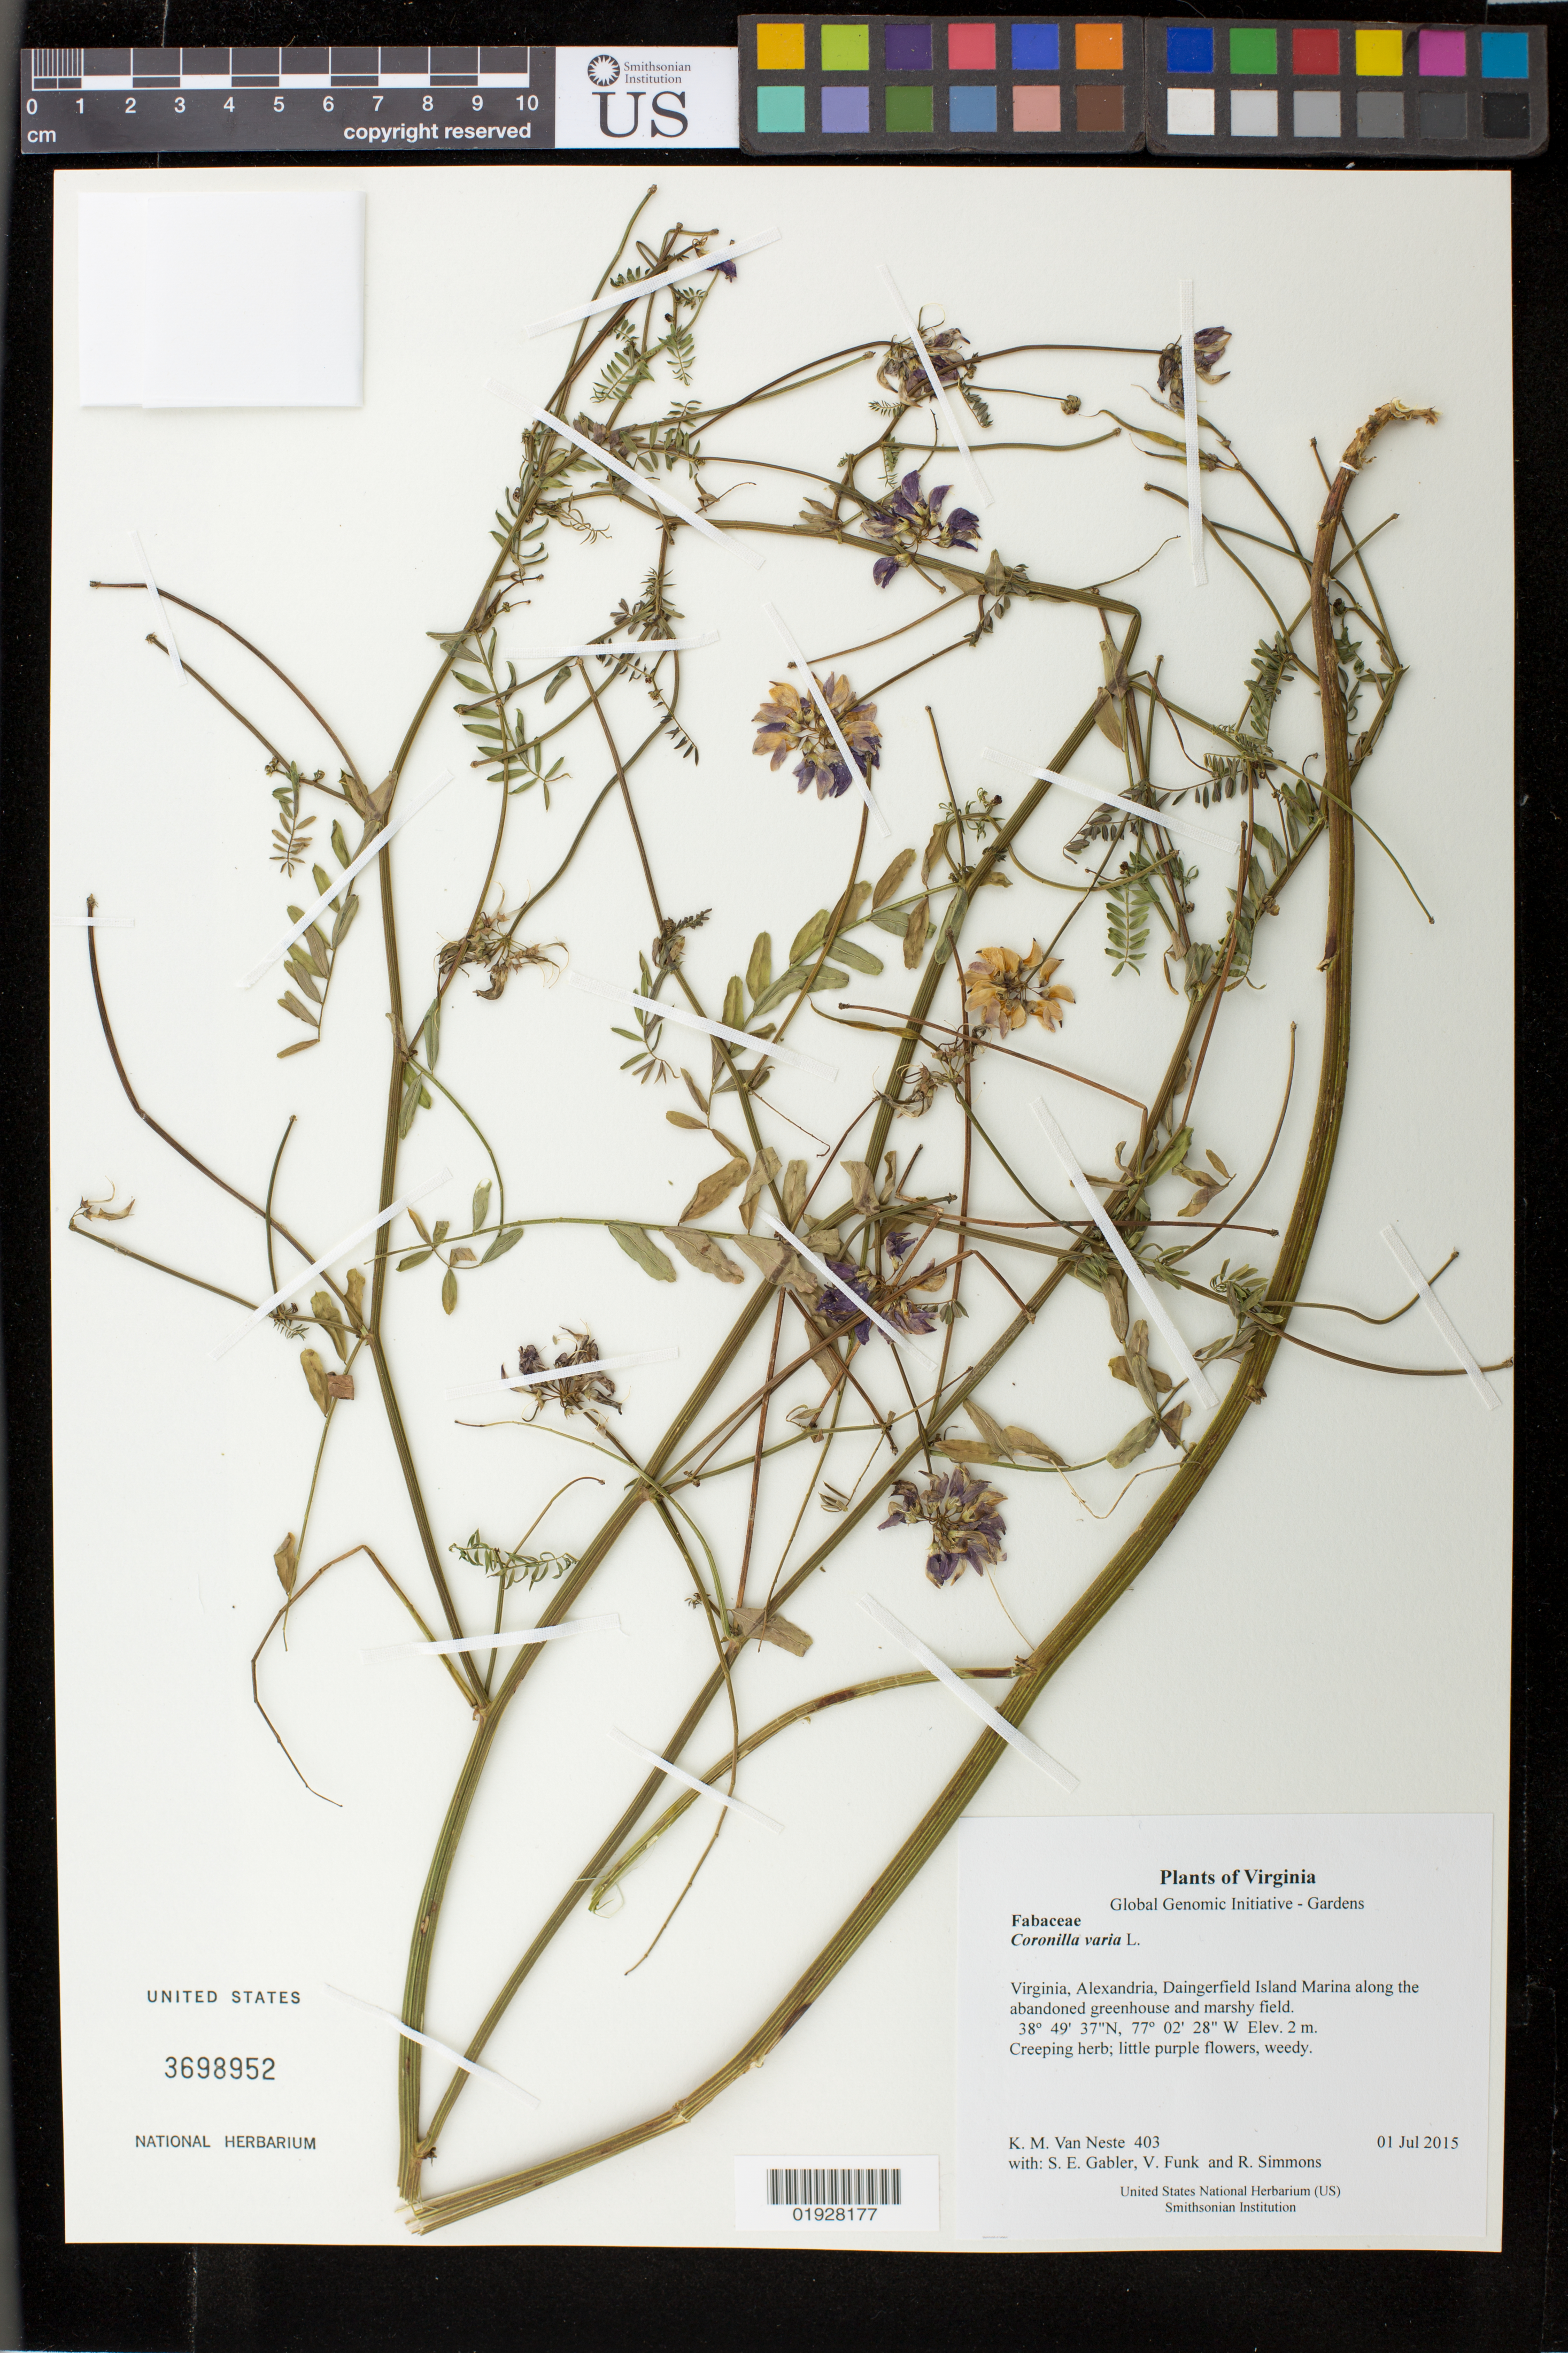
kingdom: Plantae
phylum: Tracheophyta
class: Magnoliopsida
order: Fabales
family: Fabaceae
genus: Coronilla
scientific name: Coronilla varia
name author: L.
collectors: K. M. Van Neste, S. E. Gabler, V. Funk & R. Simmons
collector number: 403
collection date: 2015-07-01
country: United States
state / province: Virginia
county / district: City of Alexandria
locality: Daingerfield Island Marina along the abandoned greenhouse and marshy field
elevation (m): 2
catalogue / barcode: US 3698952